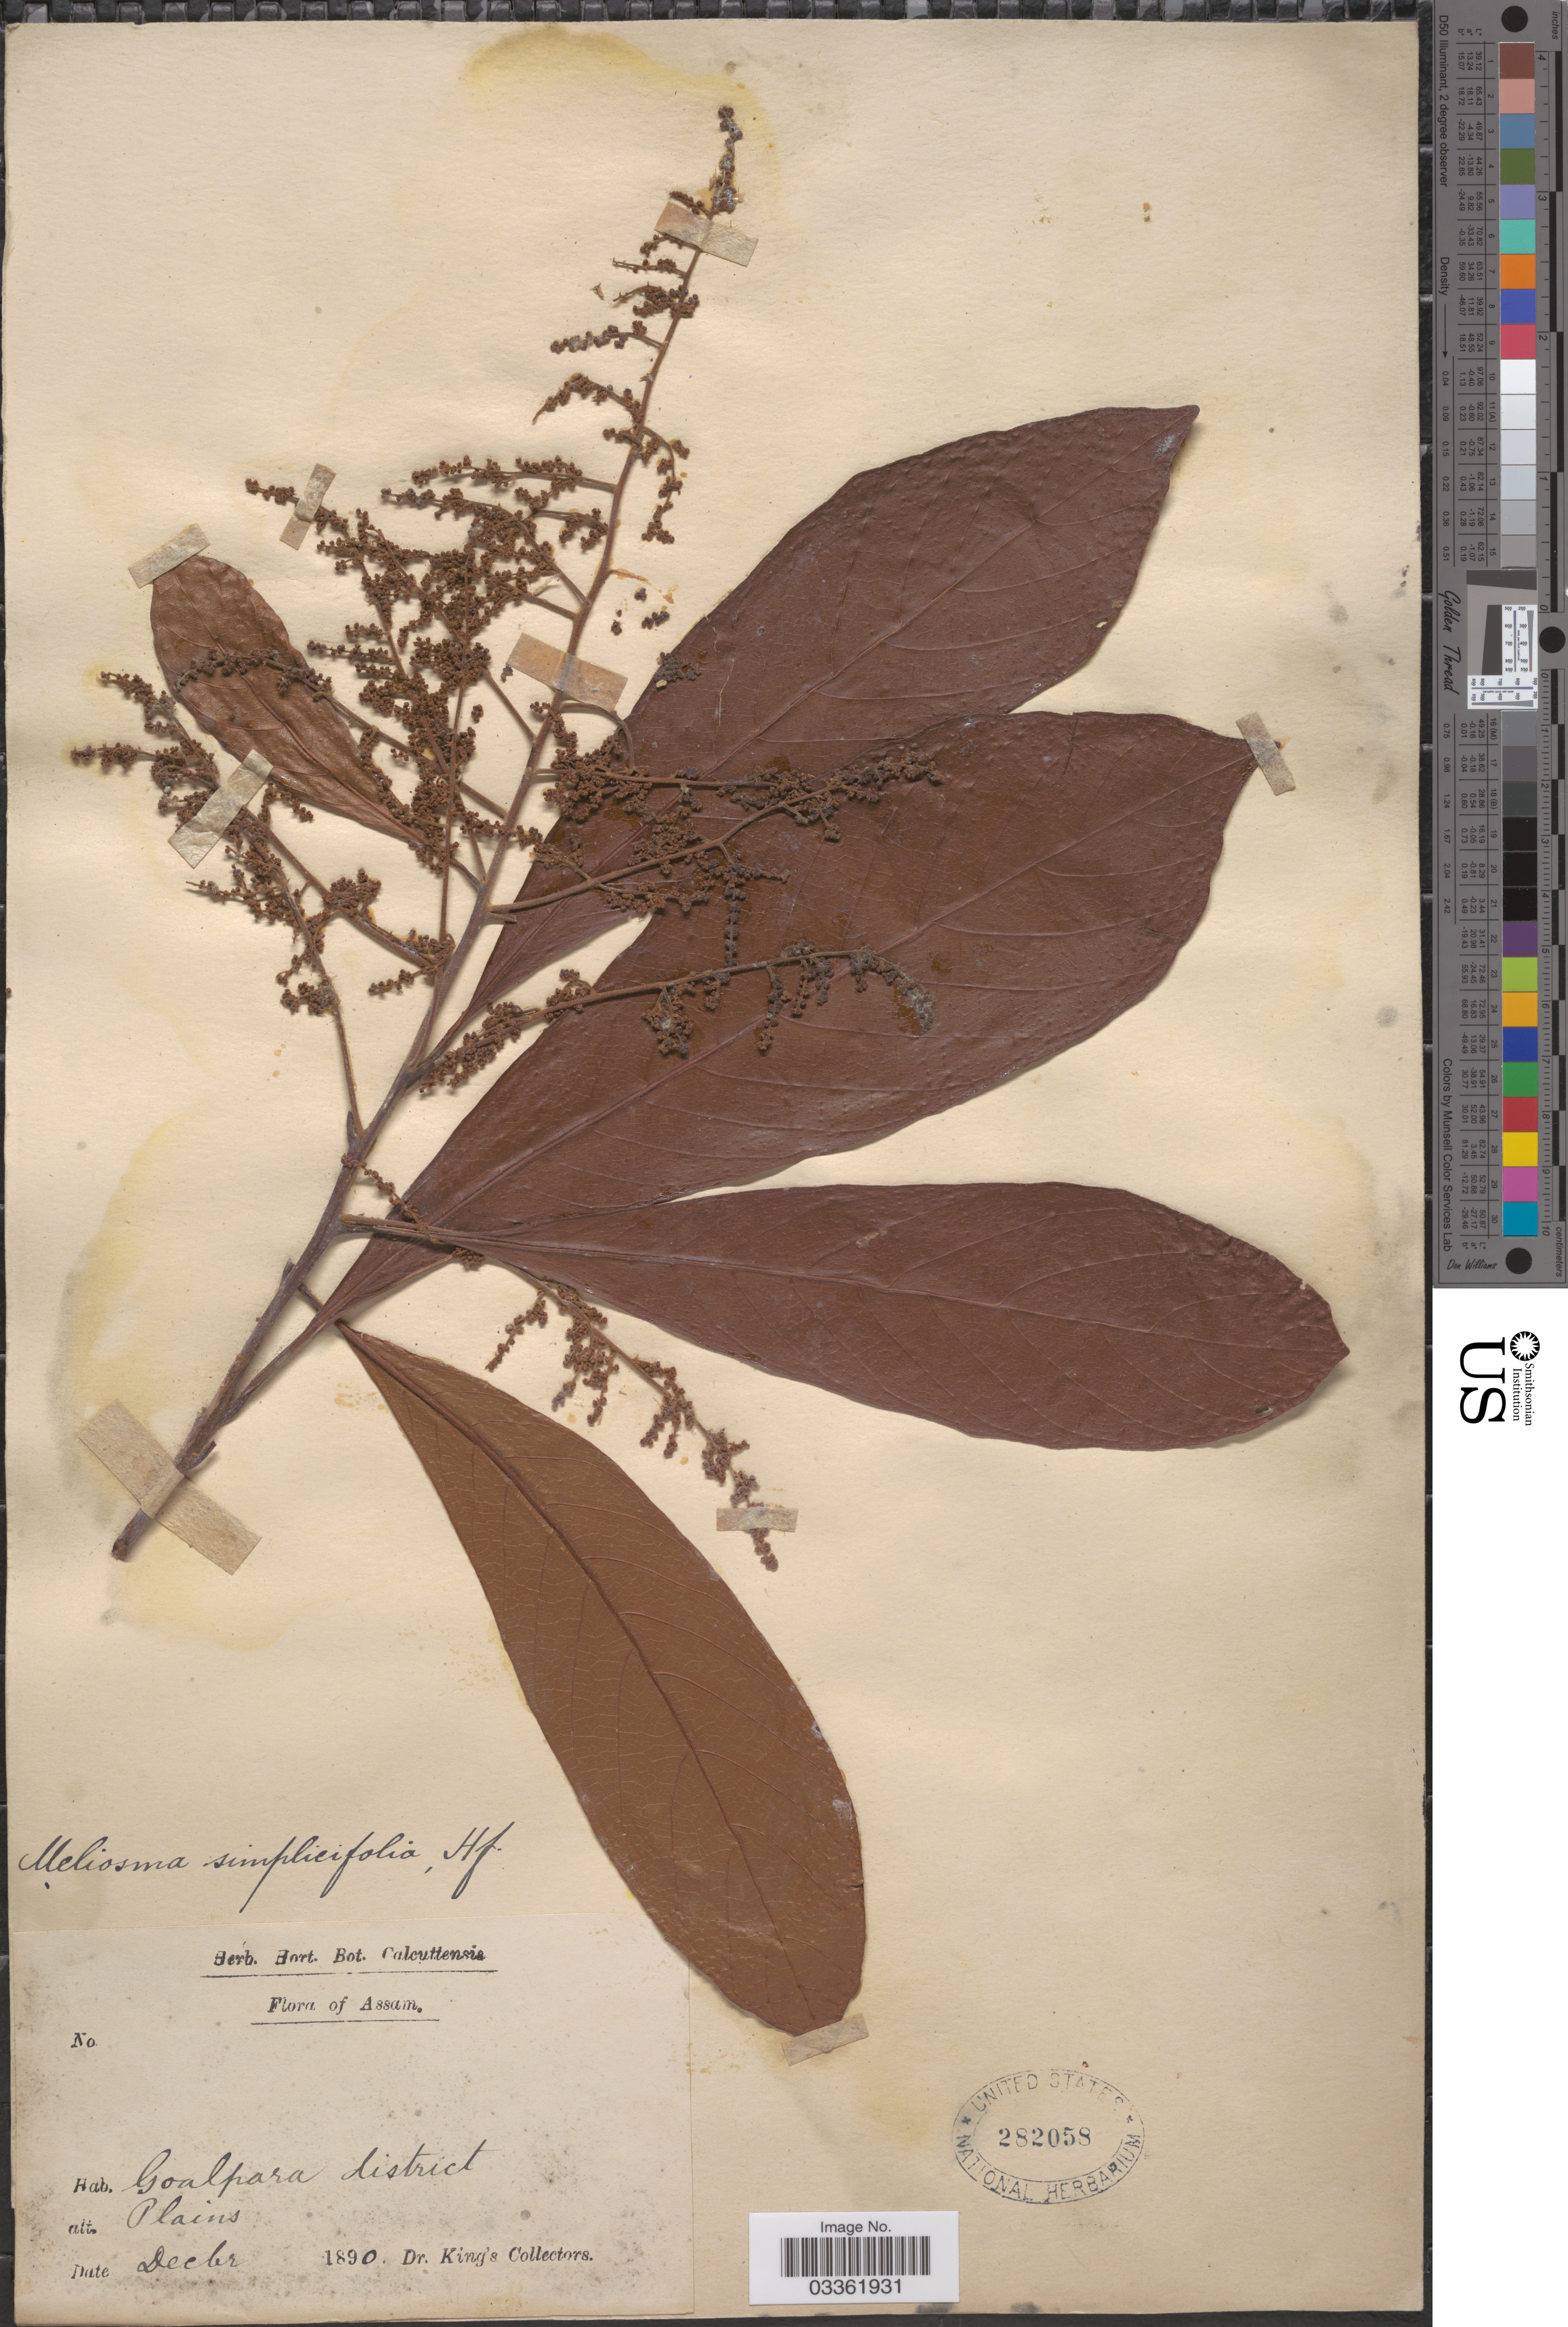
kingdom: Plantae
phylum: Tracheophyta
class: Magnoliopsida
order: Proteales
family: Sabiaceae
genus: Meliosma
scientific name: Meliosma simplicifolia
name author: (Roxb.) Walp.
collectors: Dr. King's collector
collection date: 1890-12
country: India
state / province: Assam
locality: Goalpara district.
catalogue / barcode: US 282058